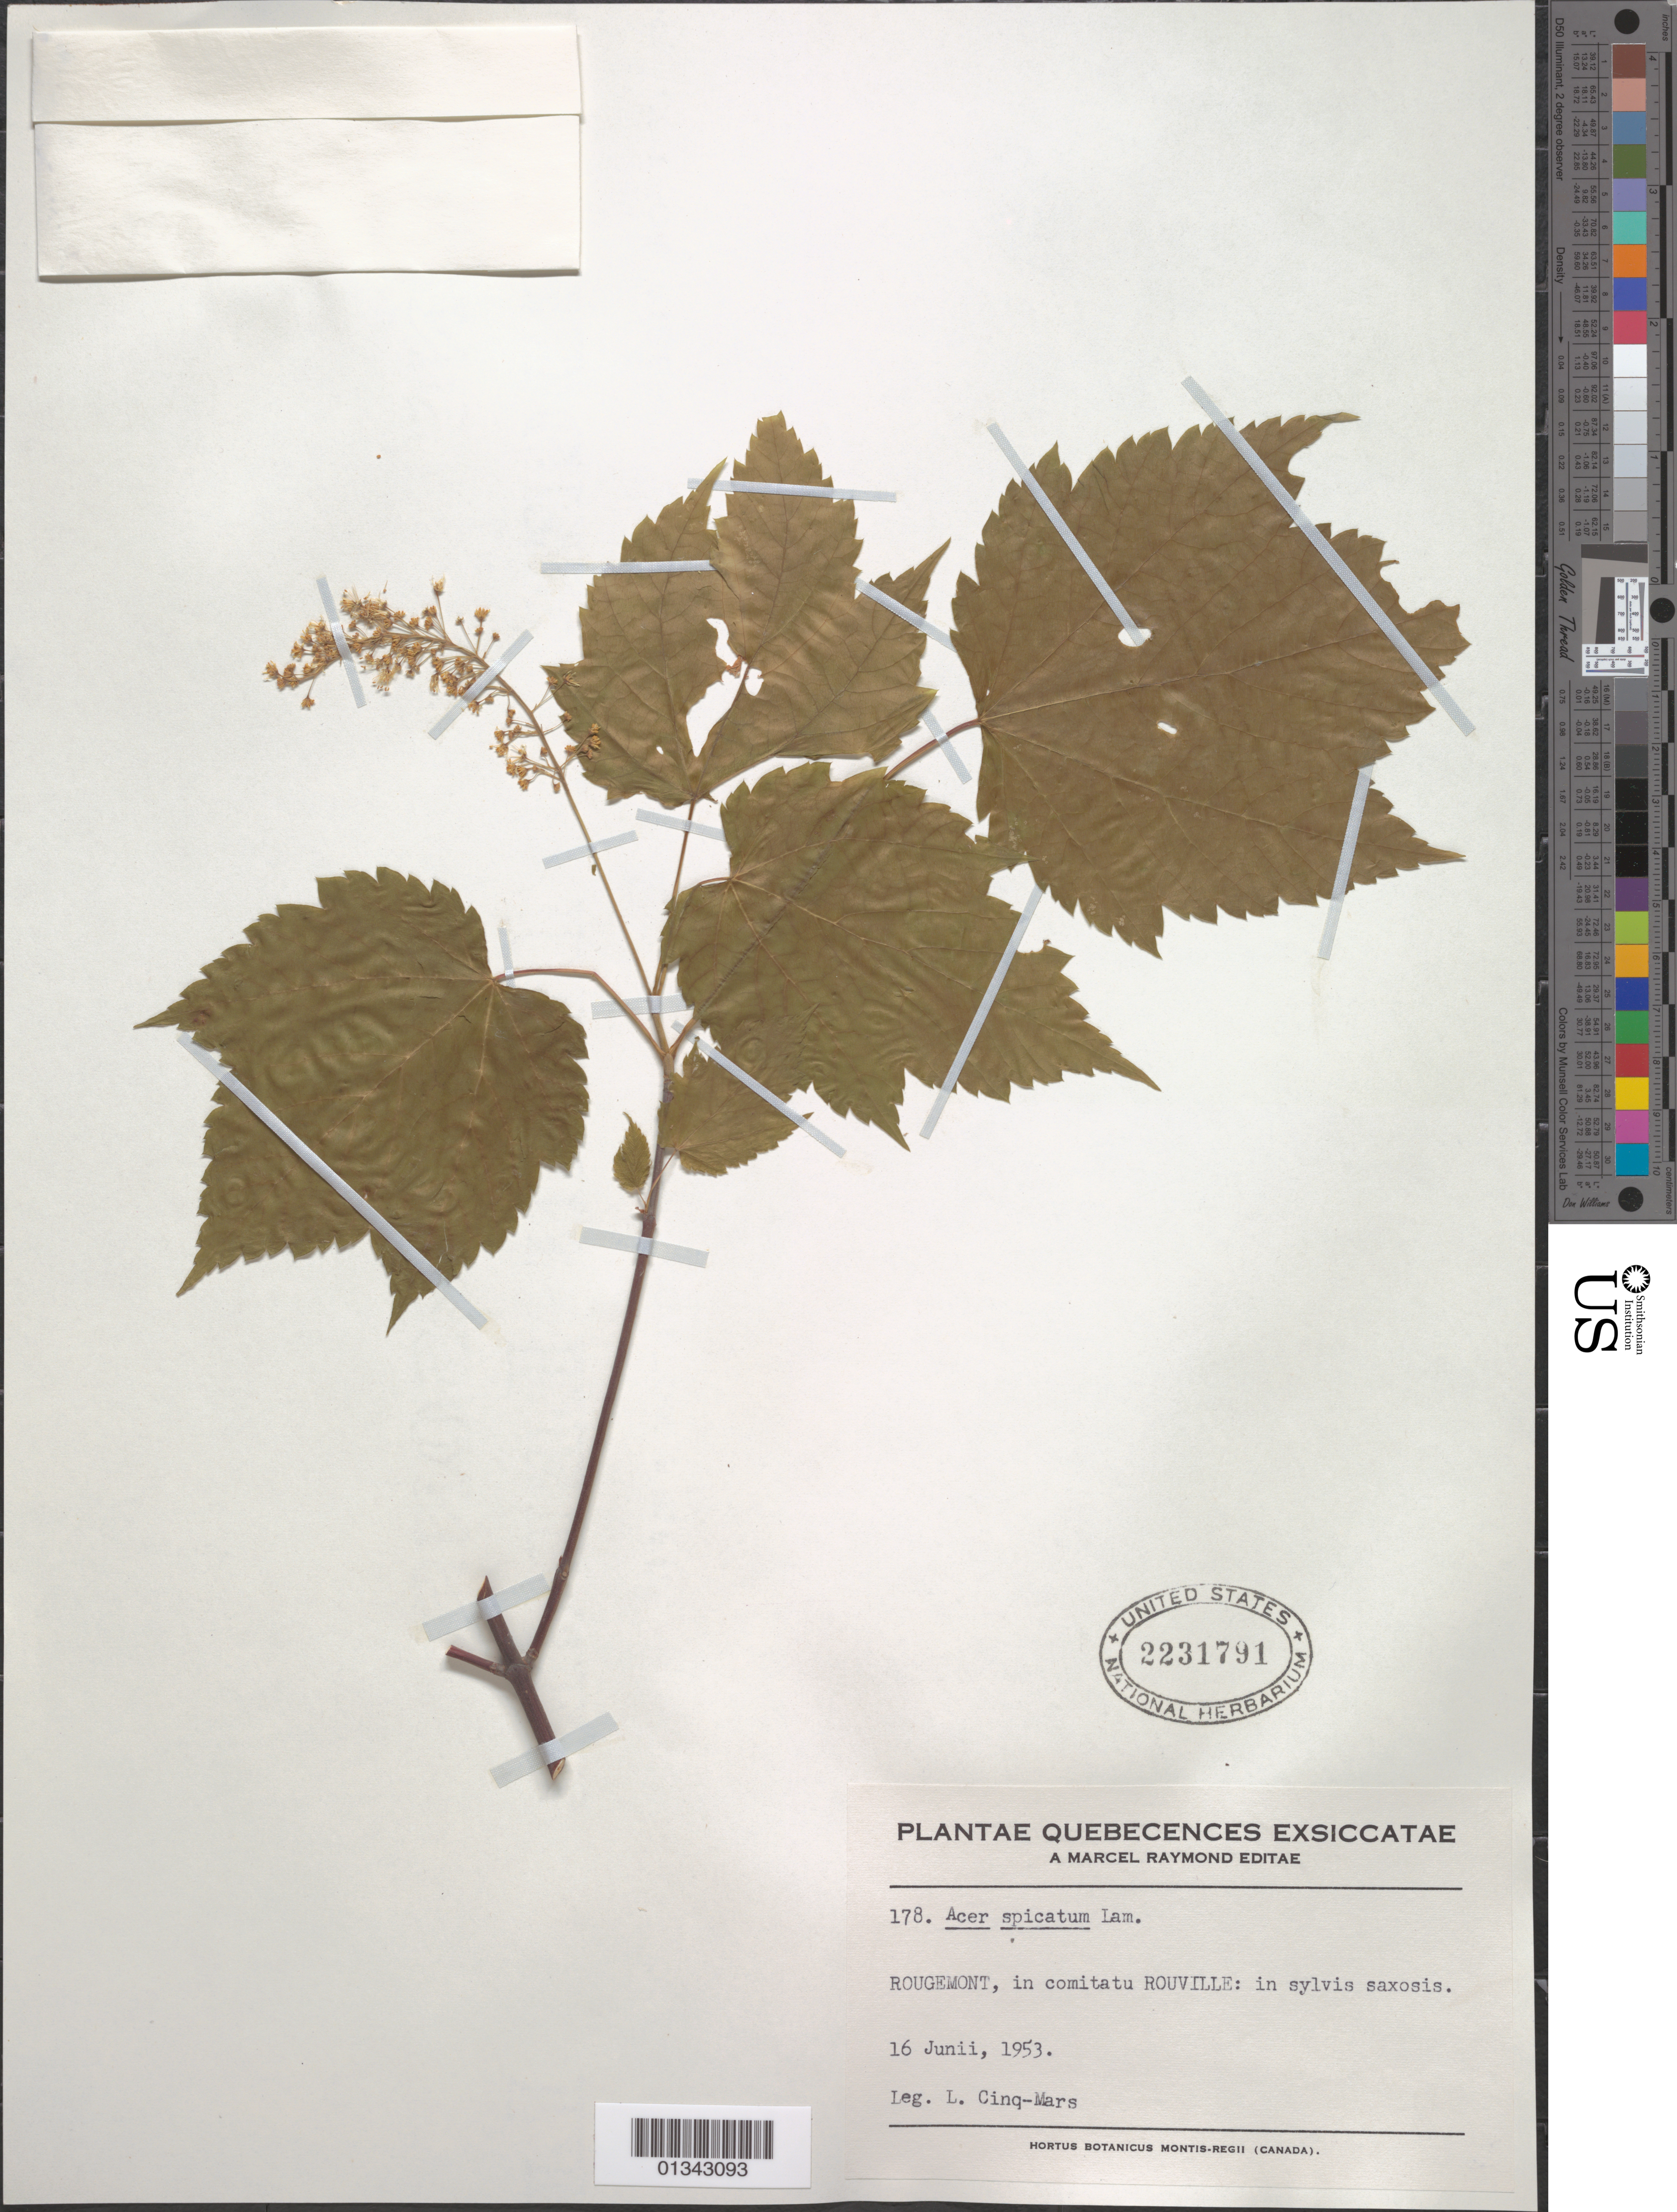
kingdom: Plantae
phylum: Tracheophyta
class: Magnoliopsida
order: Sapindales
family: Sapindaceae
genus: Acer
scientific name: Acer spicatum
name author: Lam.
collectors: L. Cinq-Mars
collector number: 178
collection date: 1953-06-16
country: Canada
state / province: Quebec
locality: Rougemont, in comitatu Rouville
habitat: In sylvis saxosis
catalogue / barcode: US 2231791